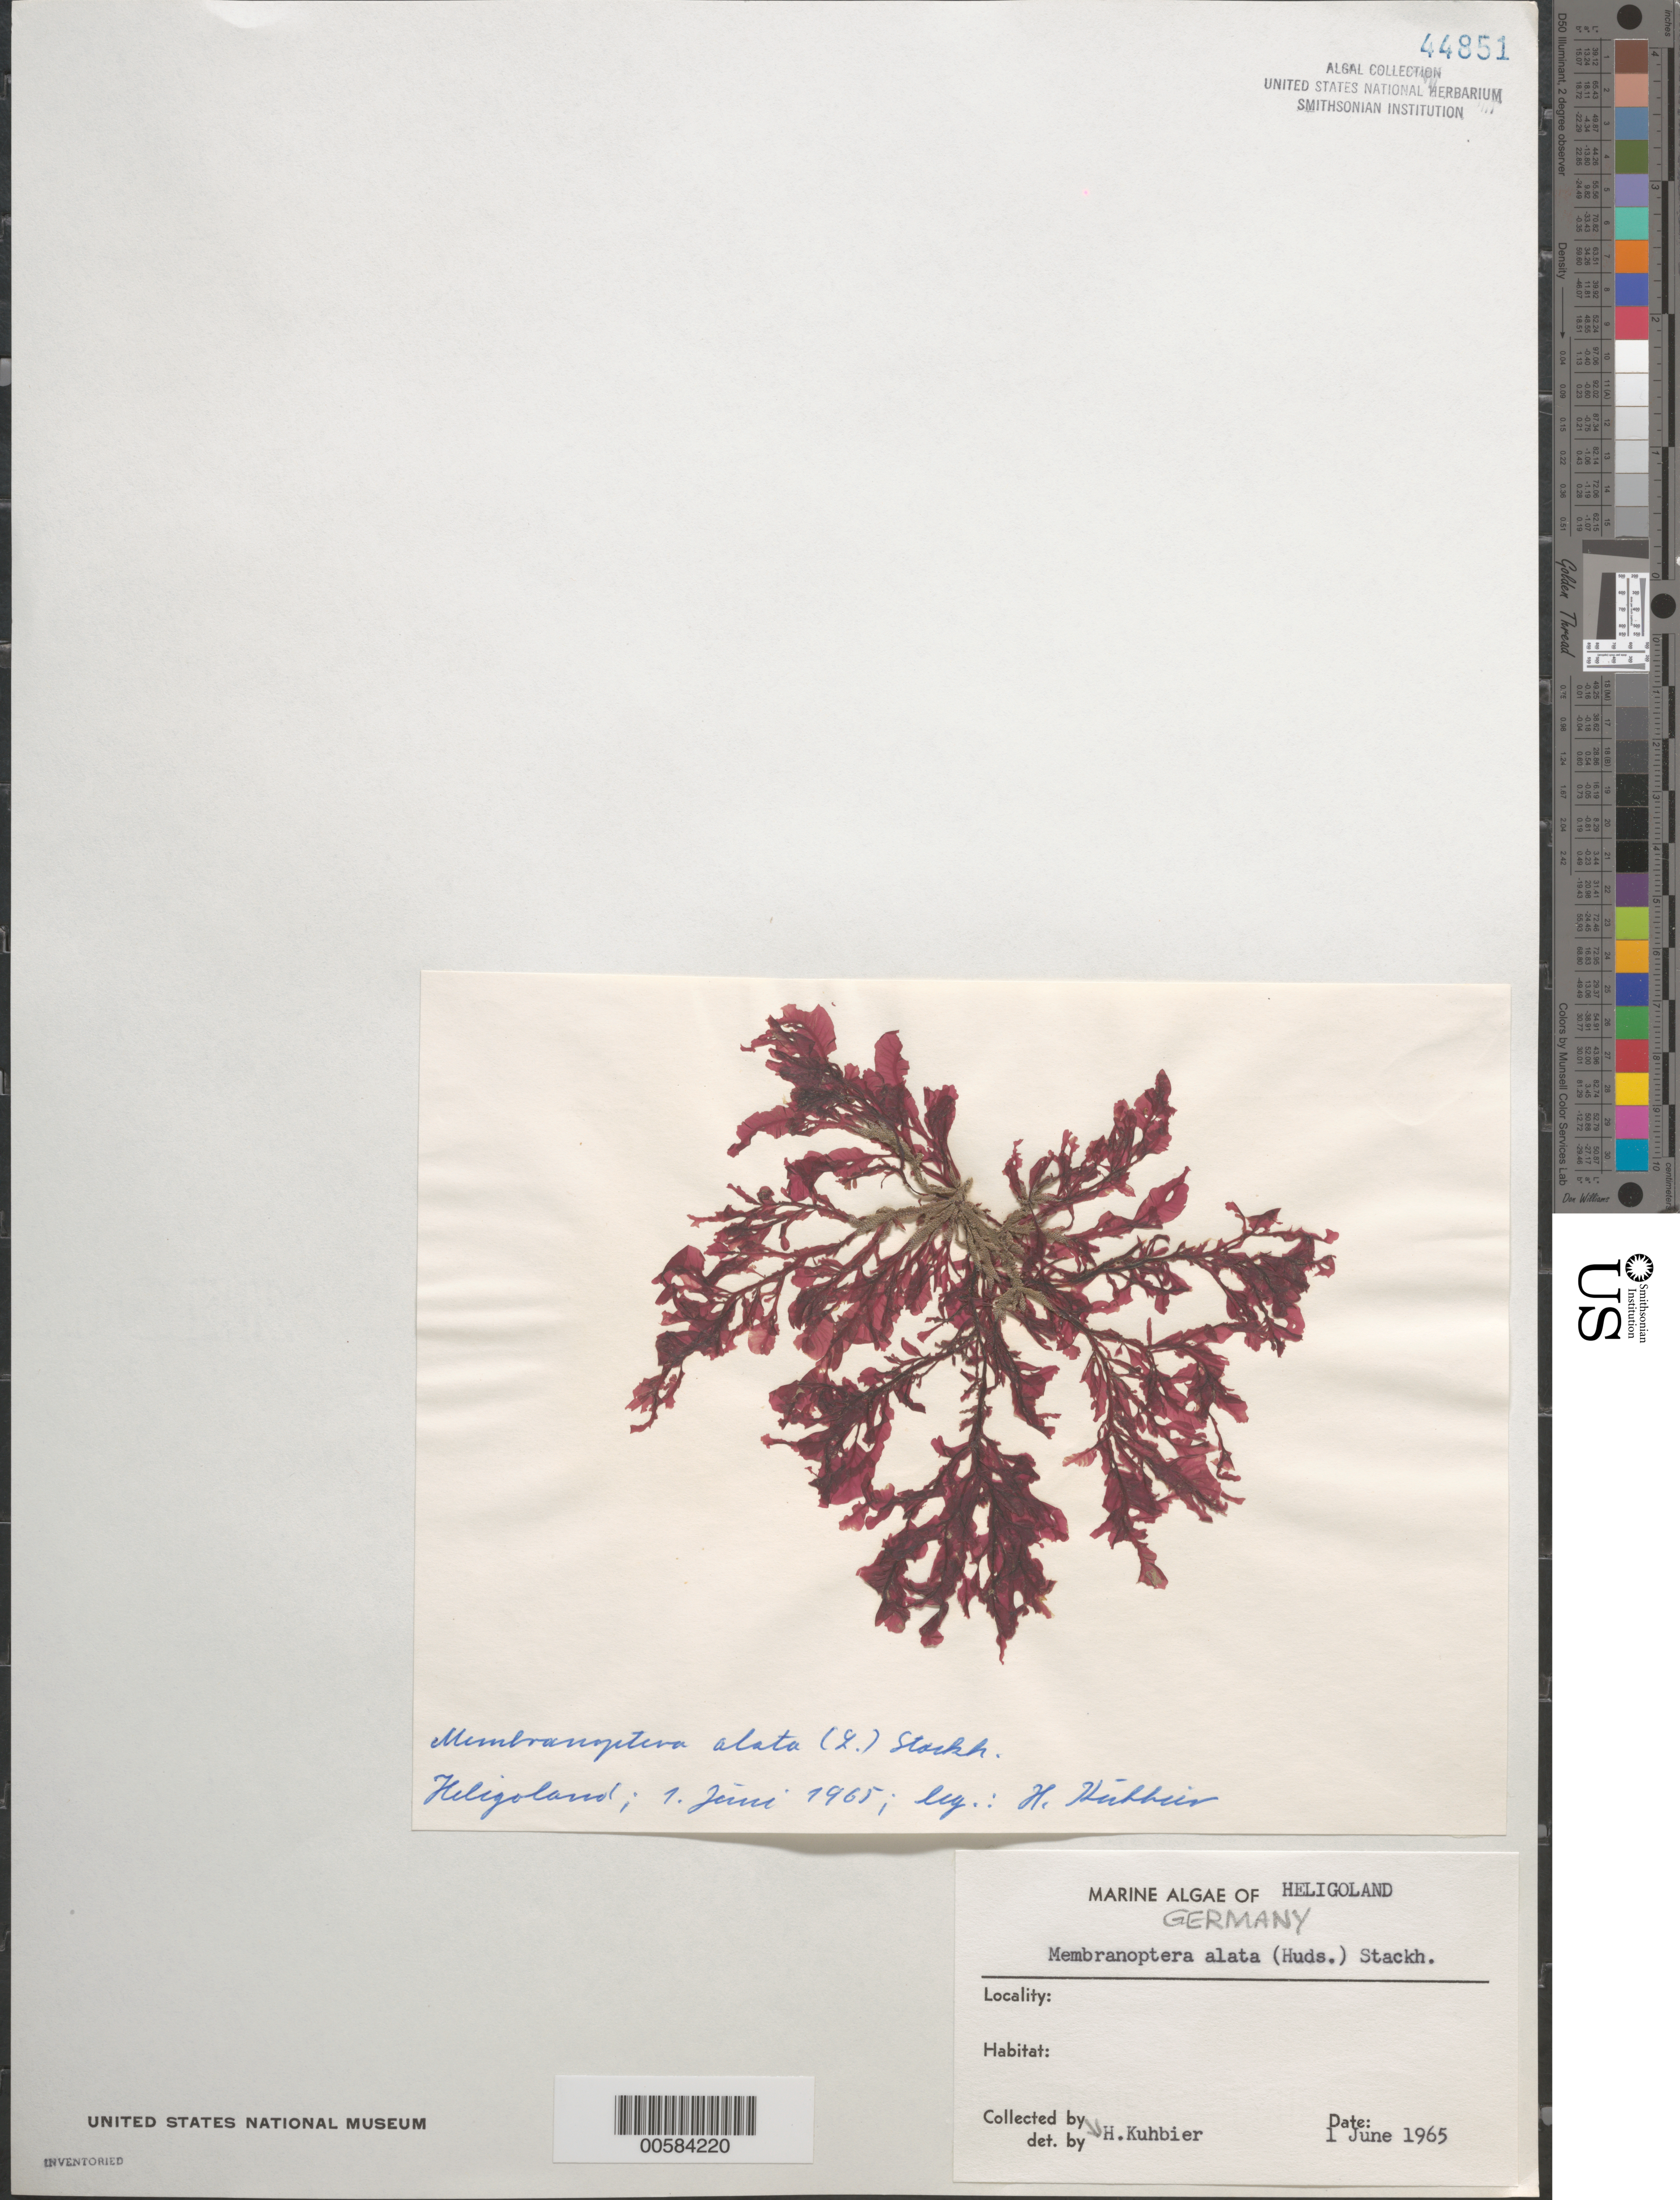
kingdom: Plantae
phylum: Rhodophyta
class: Florideophyceae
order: Ceramiales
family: Delesseriaceae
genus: Membranoptera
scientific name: Membranoptera alata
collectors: H. Kuhbier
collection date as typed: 01 Jun 1965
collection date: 1965-06-01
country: Germany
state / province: Schleswig-Holstein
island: Helgoland (Heligoland)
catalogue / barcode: US 44851